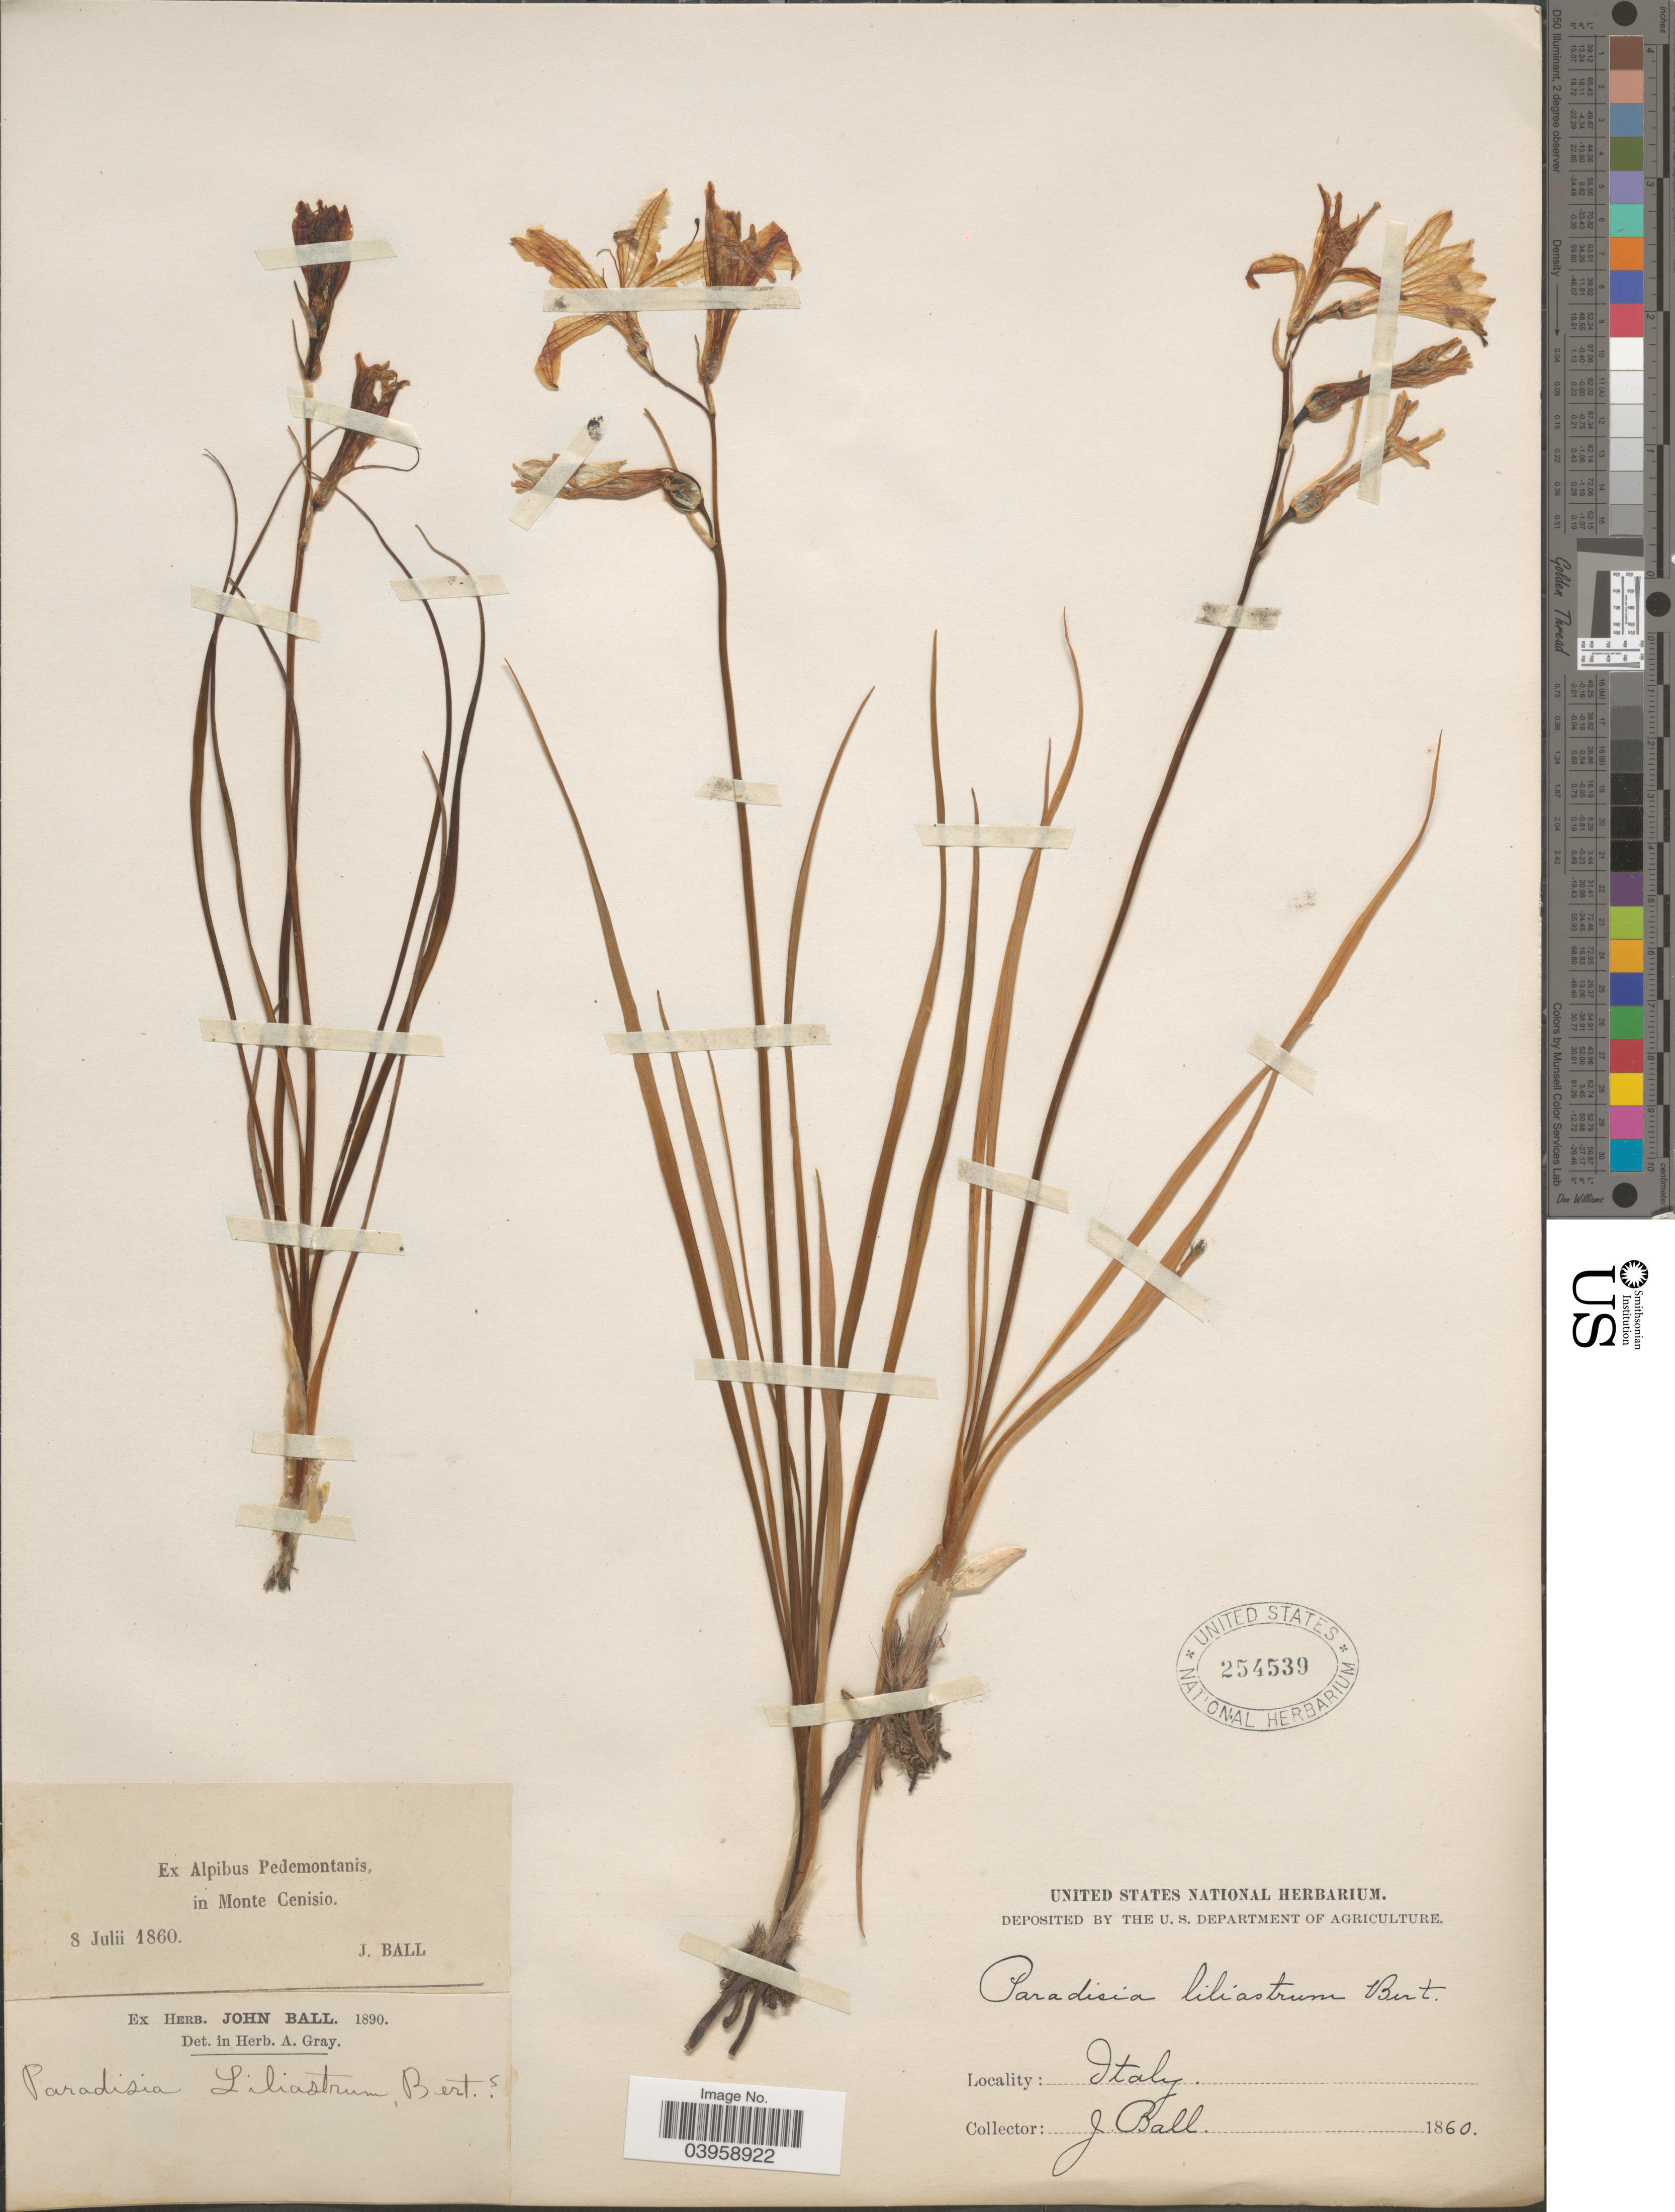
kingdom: Plantae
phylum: Tracheophyta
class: Liliopsida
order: Asparagales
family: Asparagaceae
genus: Paradisea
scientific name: Paradisea liliastrum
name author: Bertol.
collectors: J. Ball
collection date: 1860-07-08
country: Italy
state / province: Piedmont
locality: Ex Alpibus Pedemontanis, in Monte Cenisio.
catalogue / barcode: US 254539